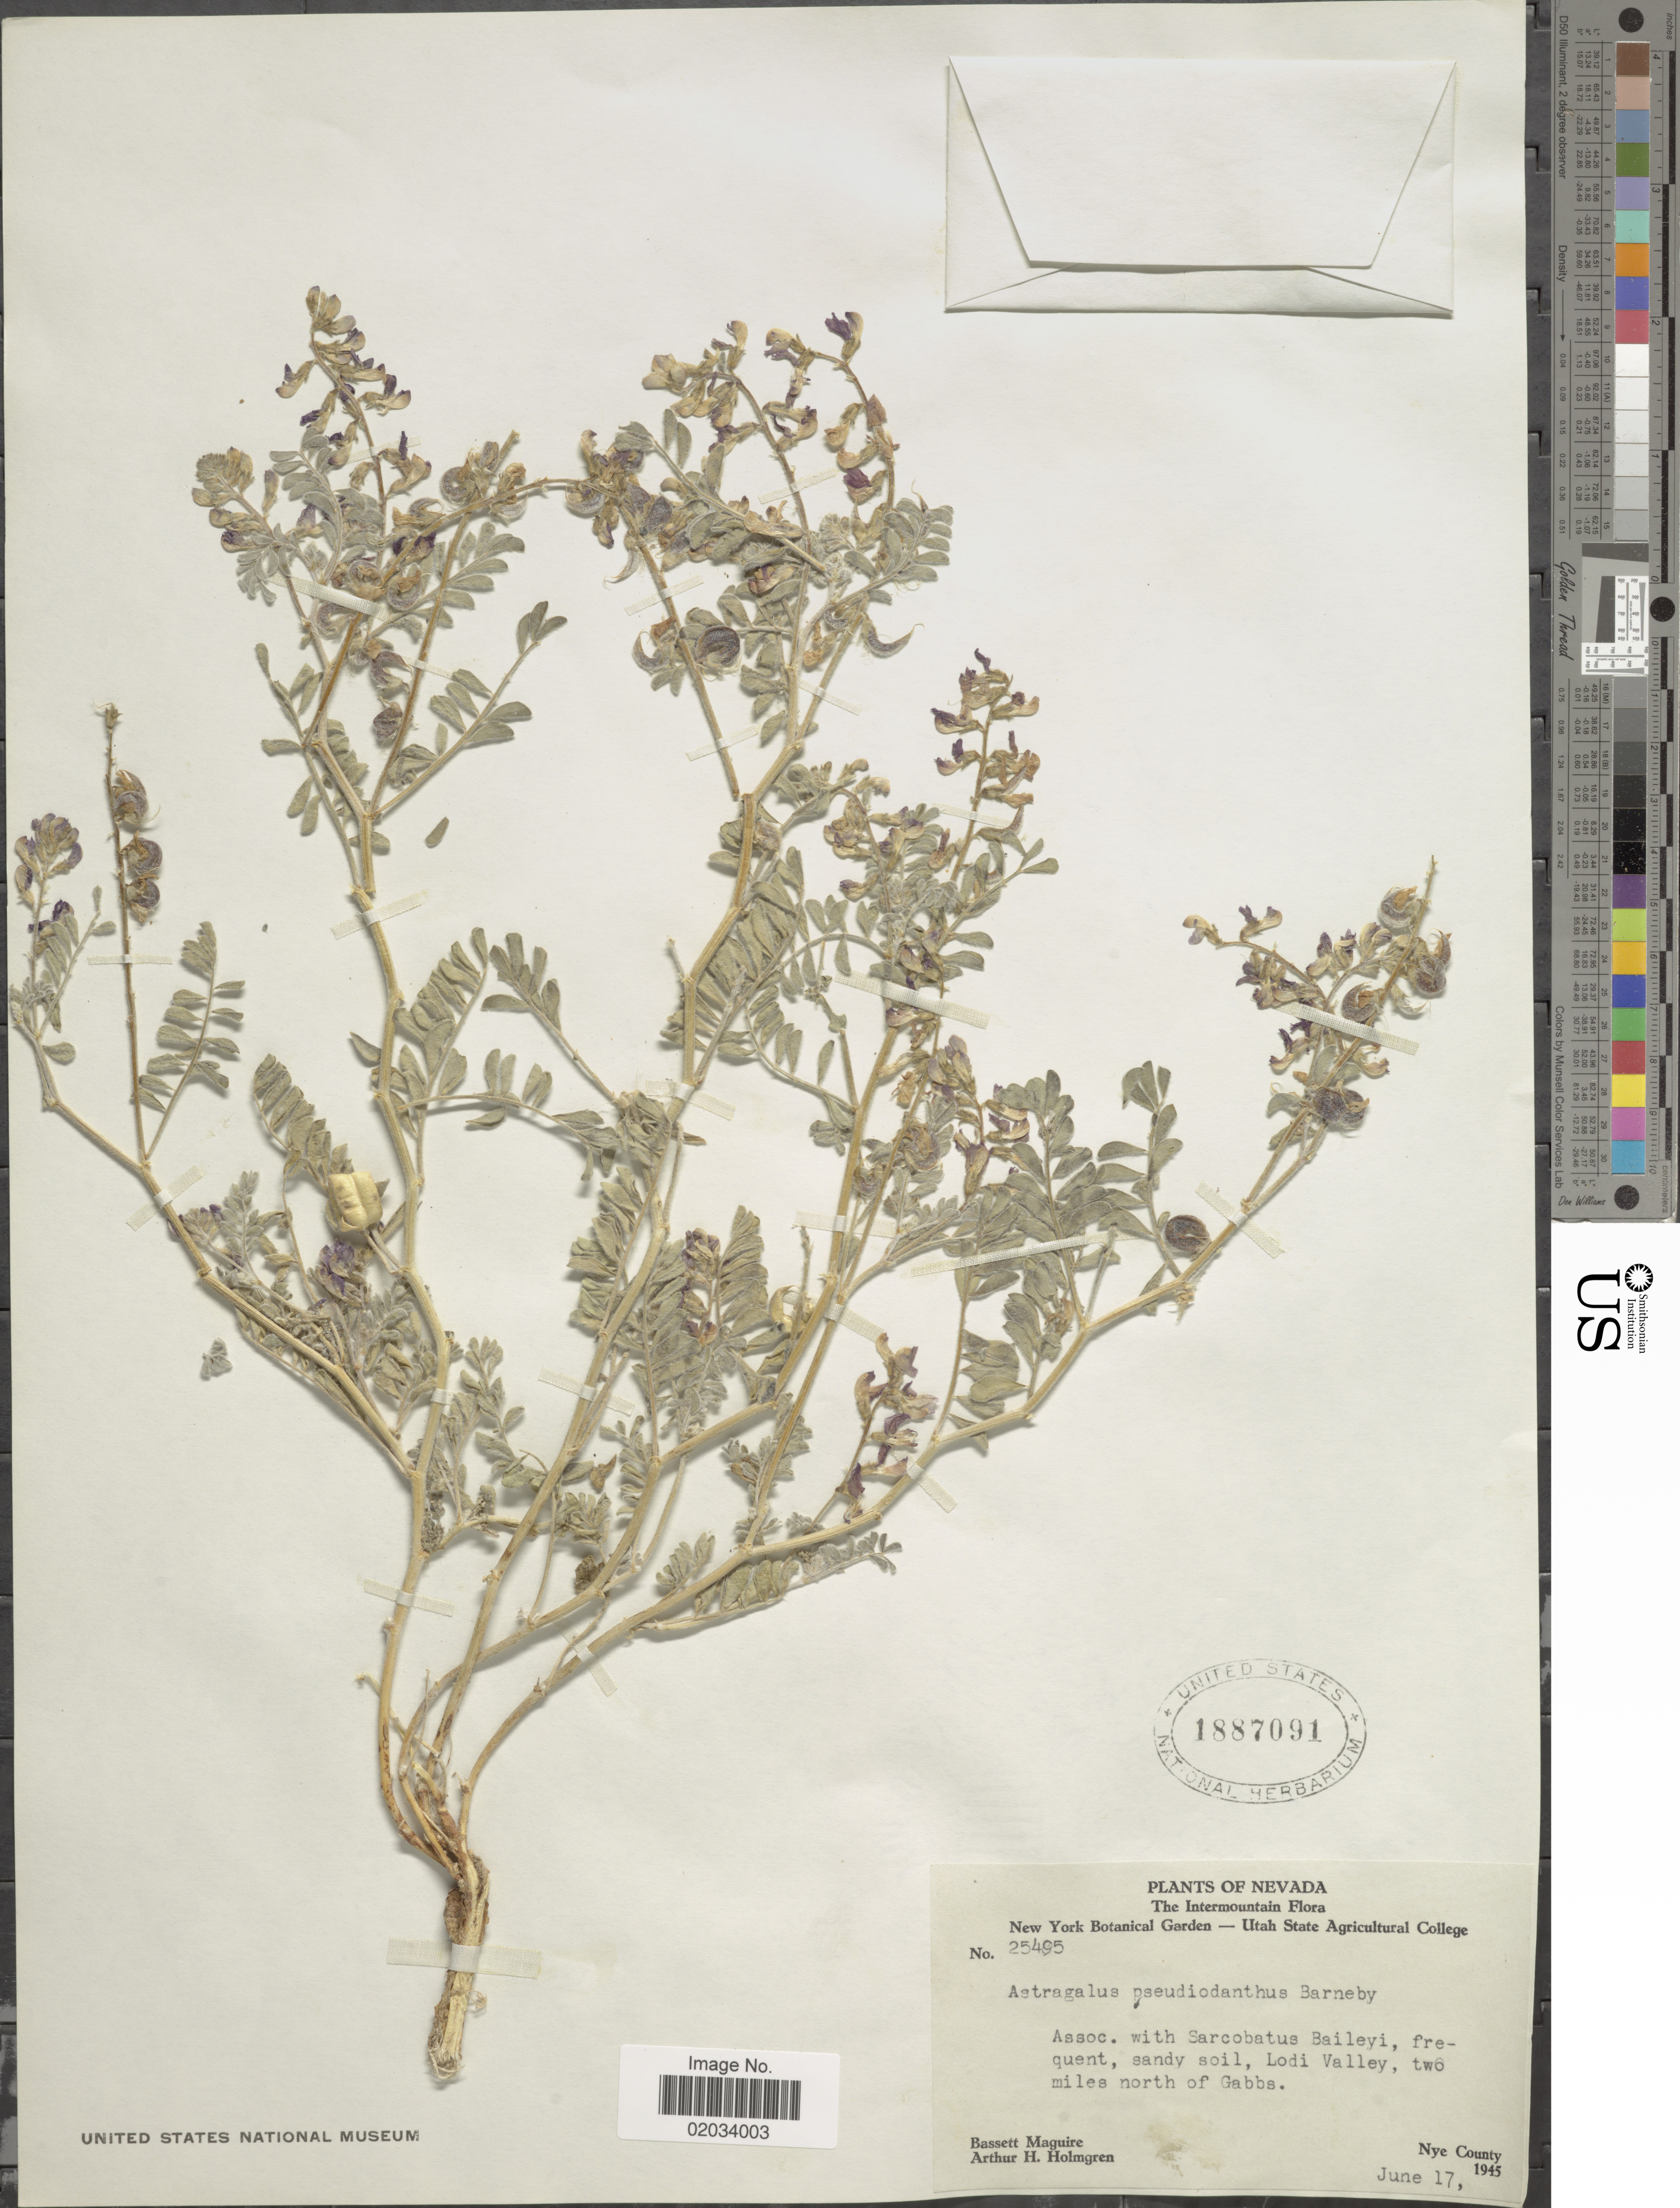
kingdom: Plantae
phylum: Tracheophyta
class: Magnoliopsida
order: Fabales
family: Fabaceae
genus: Astragalus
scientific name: Astragalus pseudiodanthus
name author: Barneby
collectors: B. Maguire & A. H. Holmgren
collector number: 25495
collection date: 1945-06-17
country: United States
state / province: Nevada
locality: The Intermountain. Lodi Valley, two miles north of Gabbs. Nye County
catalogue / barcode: US 1887091